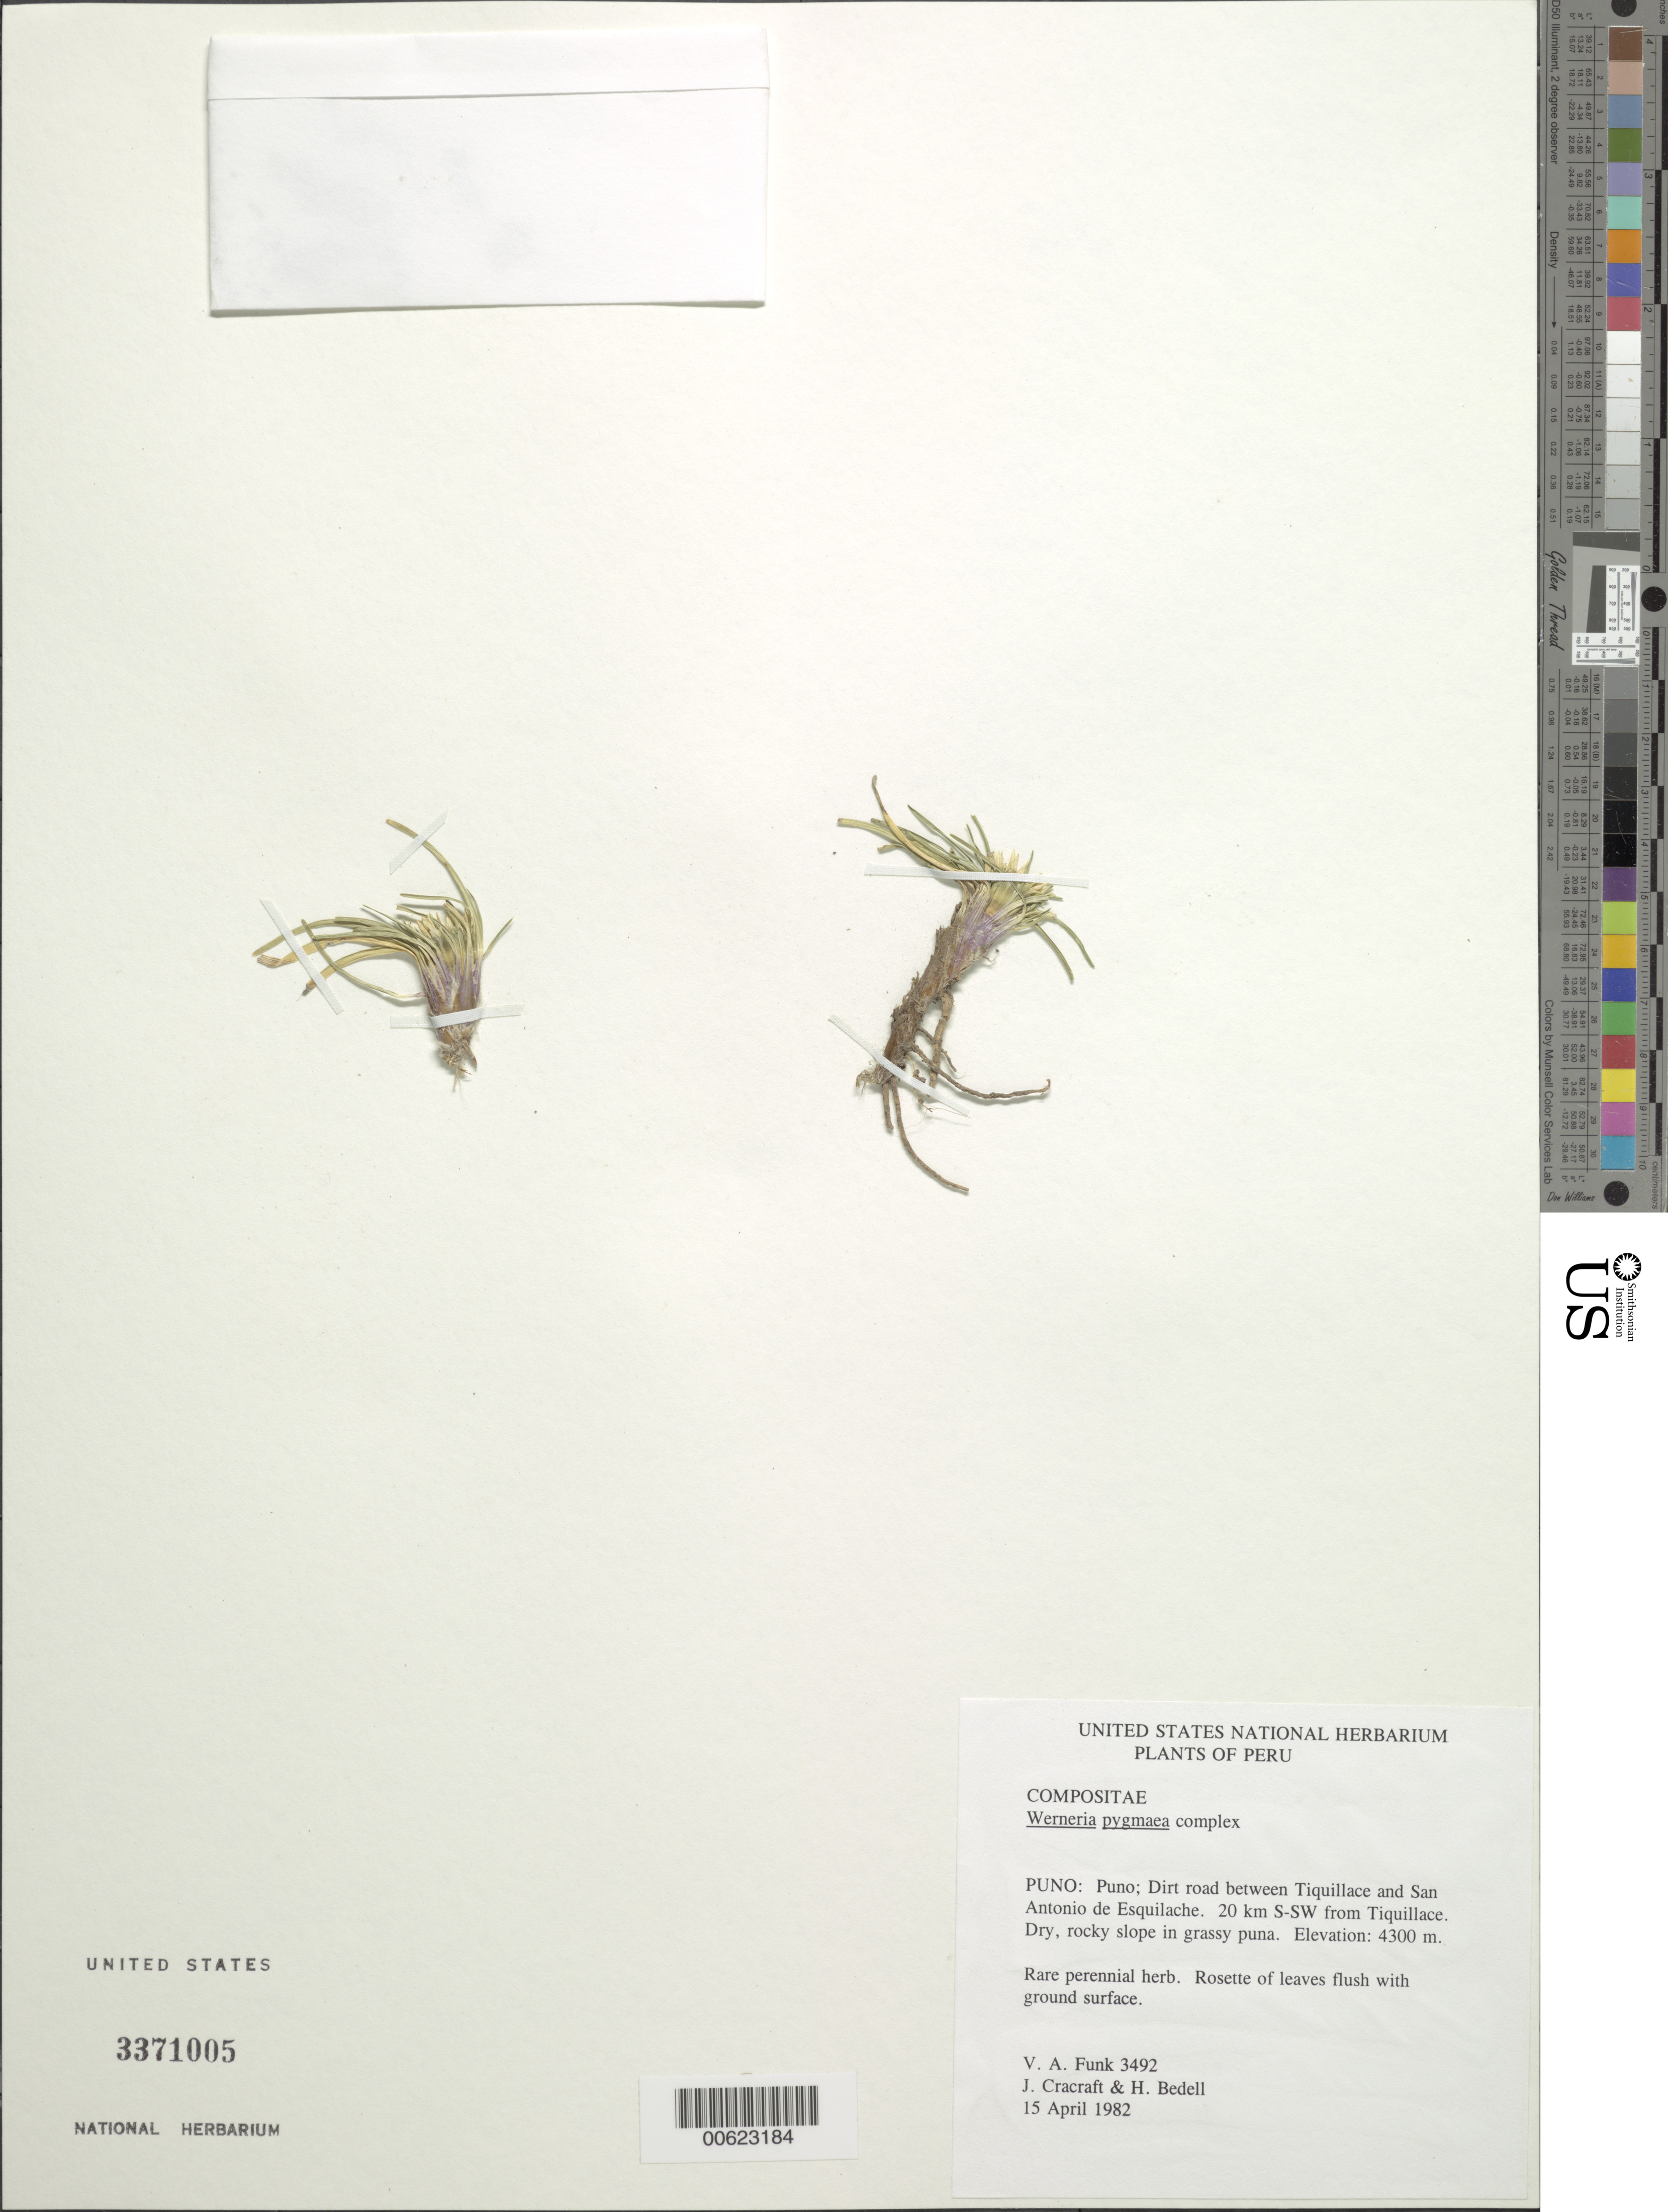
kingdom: Plantae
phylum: Tracheophyta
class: Magnoliopsida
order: Asterales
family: Asteraceae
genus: Werneria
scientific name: Werneria pygmaea complex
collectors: V. Funk & J. L. Cracraft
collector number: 3492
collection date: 1982-04-15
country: Peru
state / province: Puno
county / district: Puno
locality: Tiquillace to San Antonio de Esquilache, 20 km S-SW from Tiquillace. Dry, rocky slope in grassy puna.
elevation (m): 4300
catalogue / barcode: US 3371005